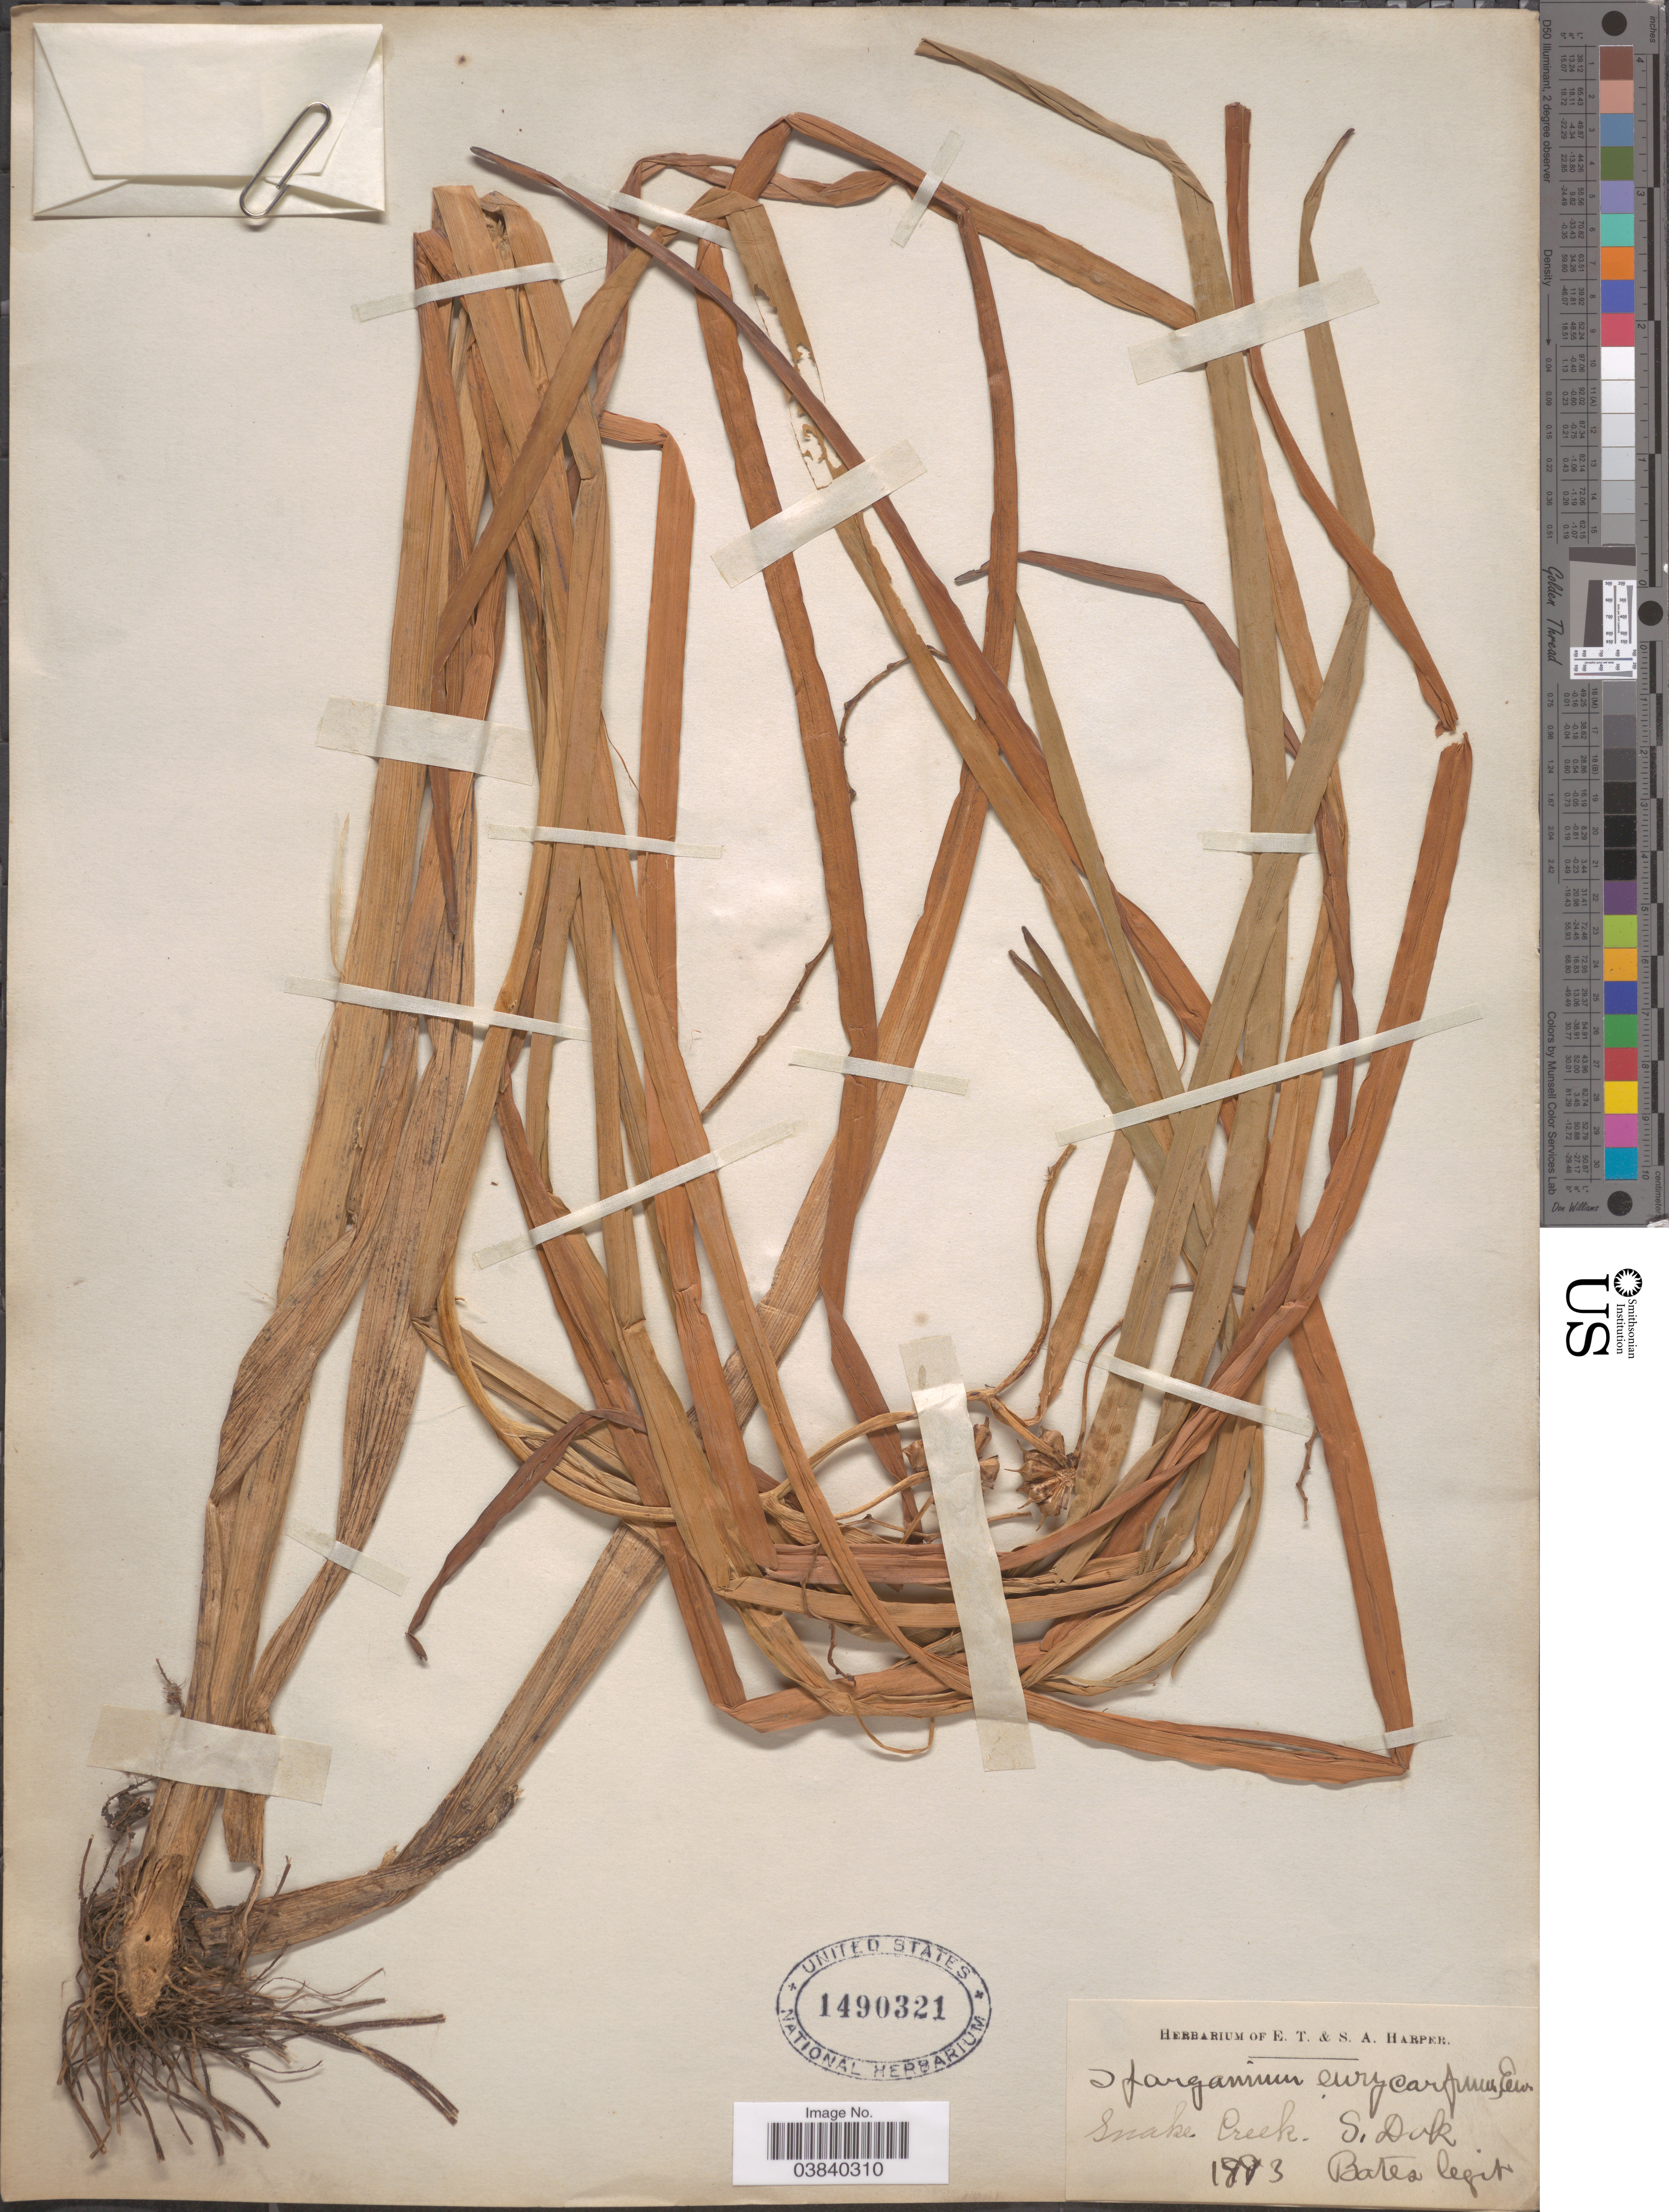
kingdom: Plantae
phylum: Tracheophyta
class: Liliopsida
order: Poales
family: Typhaceae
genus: Sparganium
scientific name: Sparganium eurycarpum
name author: Engelm.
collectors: Bates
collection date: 1883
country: United States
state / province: South Dakota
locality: Snake Creek.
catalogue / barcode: US 1490321